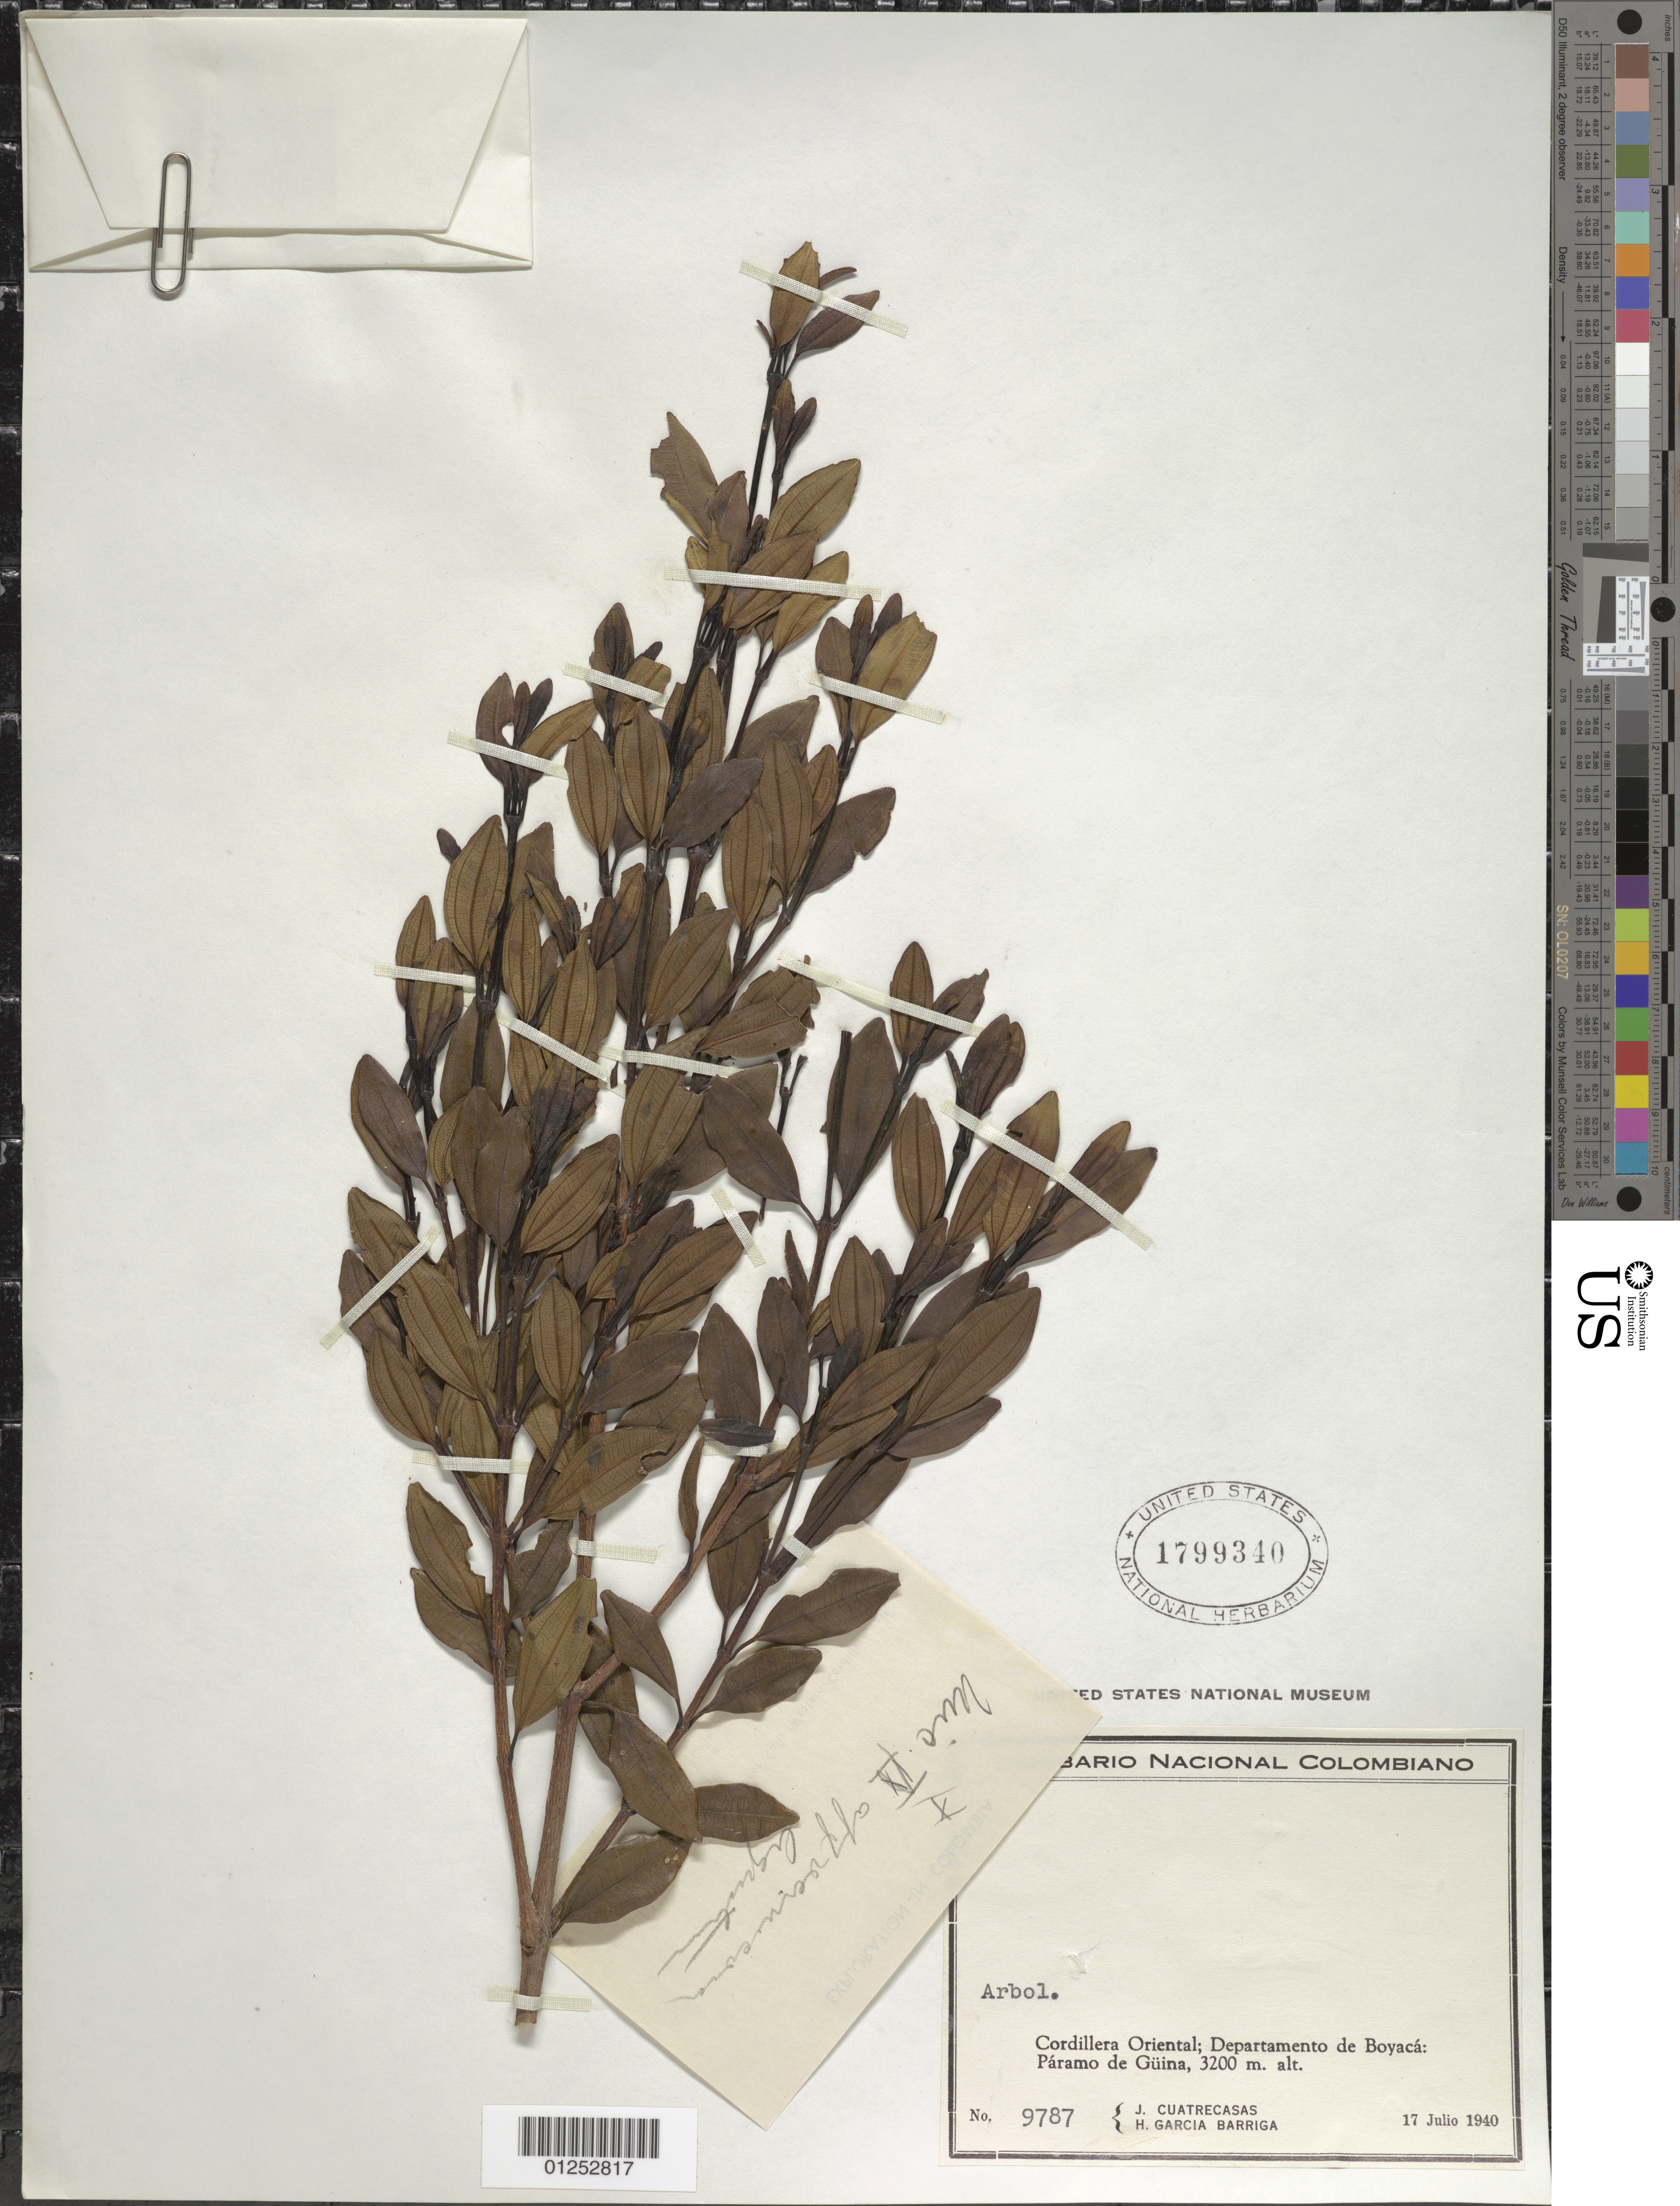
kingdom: Plantae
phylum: Tracheophyta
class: Magnoliopsida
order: Myrtales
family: Melastomataceae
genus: Miconia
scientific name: Miconia sp.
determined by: Cuatrecasas, J.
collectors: J. Cuatrecasas & H. García Barriga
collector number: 9787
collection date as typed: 17 Jul 1940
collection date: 1940-07-17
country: Colombia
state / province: Boyacá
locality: Cordillera oriental; Paramo de Güina.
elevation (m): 3200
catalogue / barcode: US 1799340